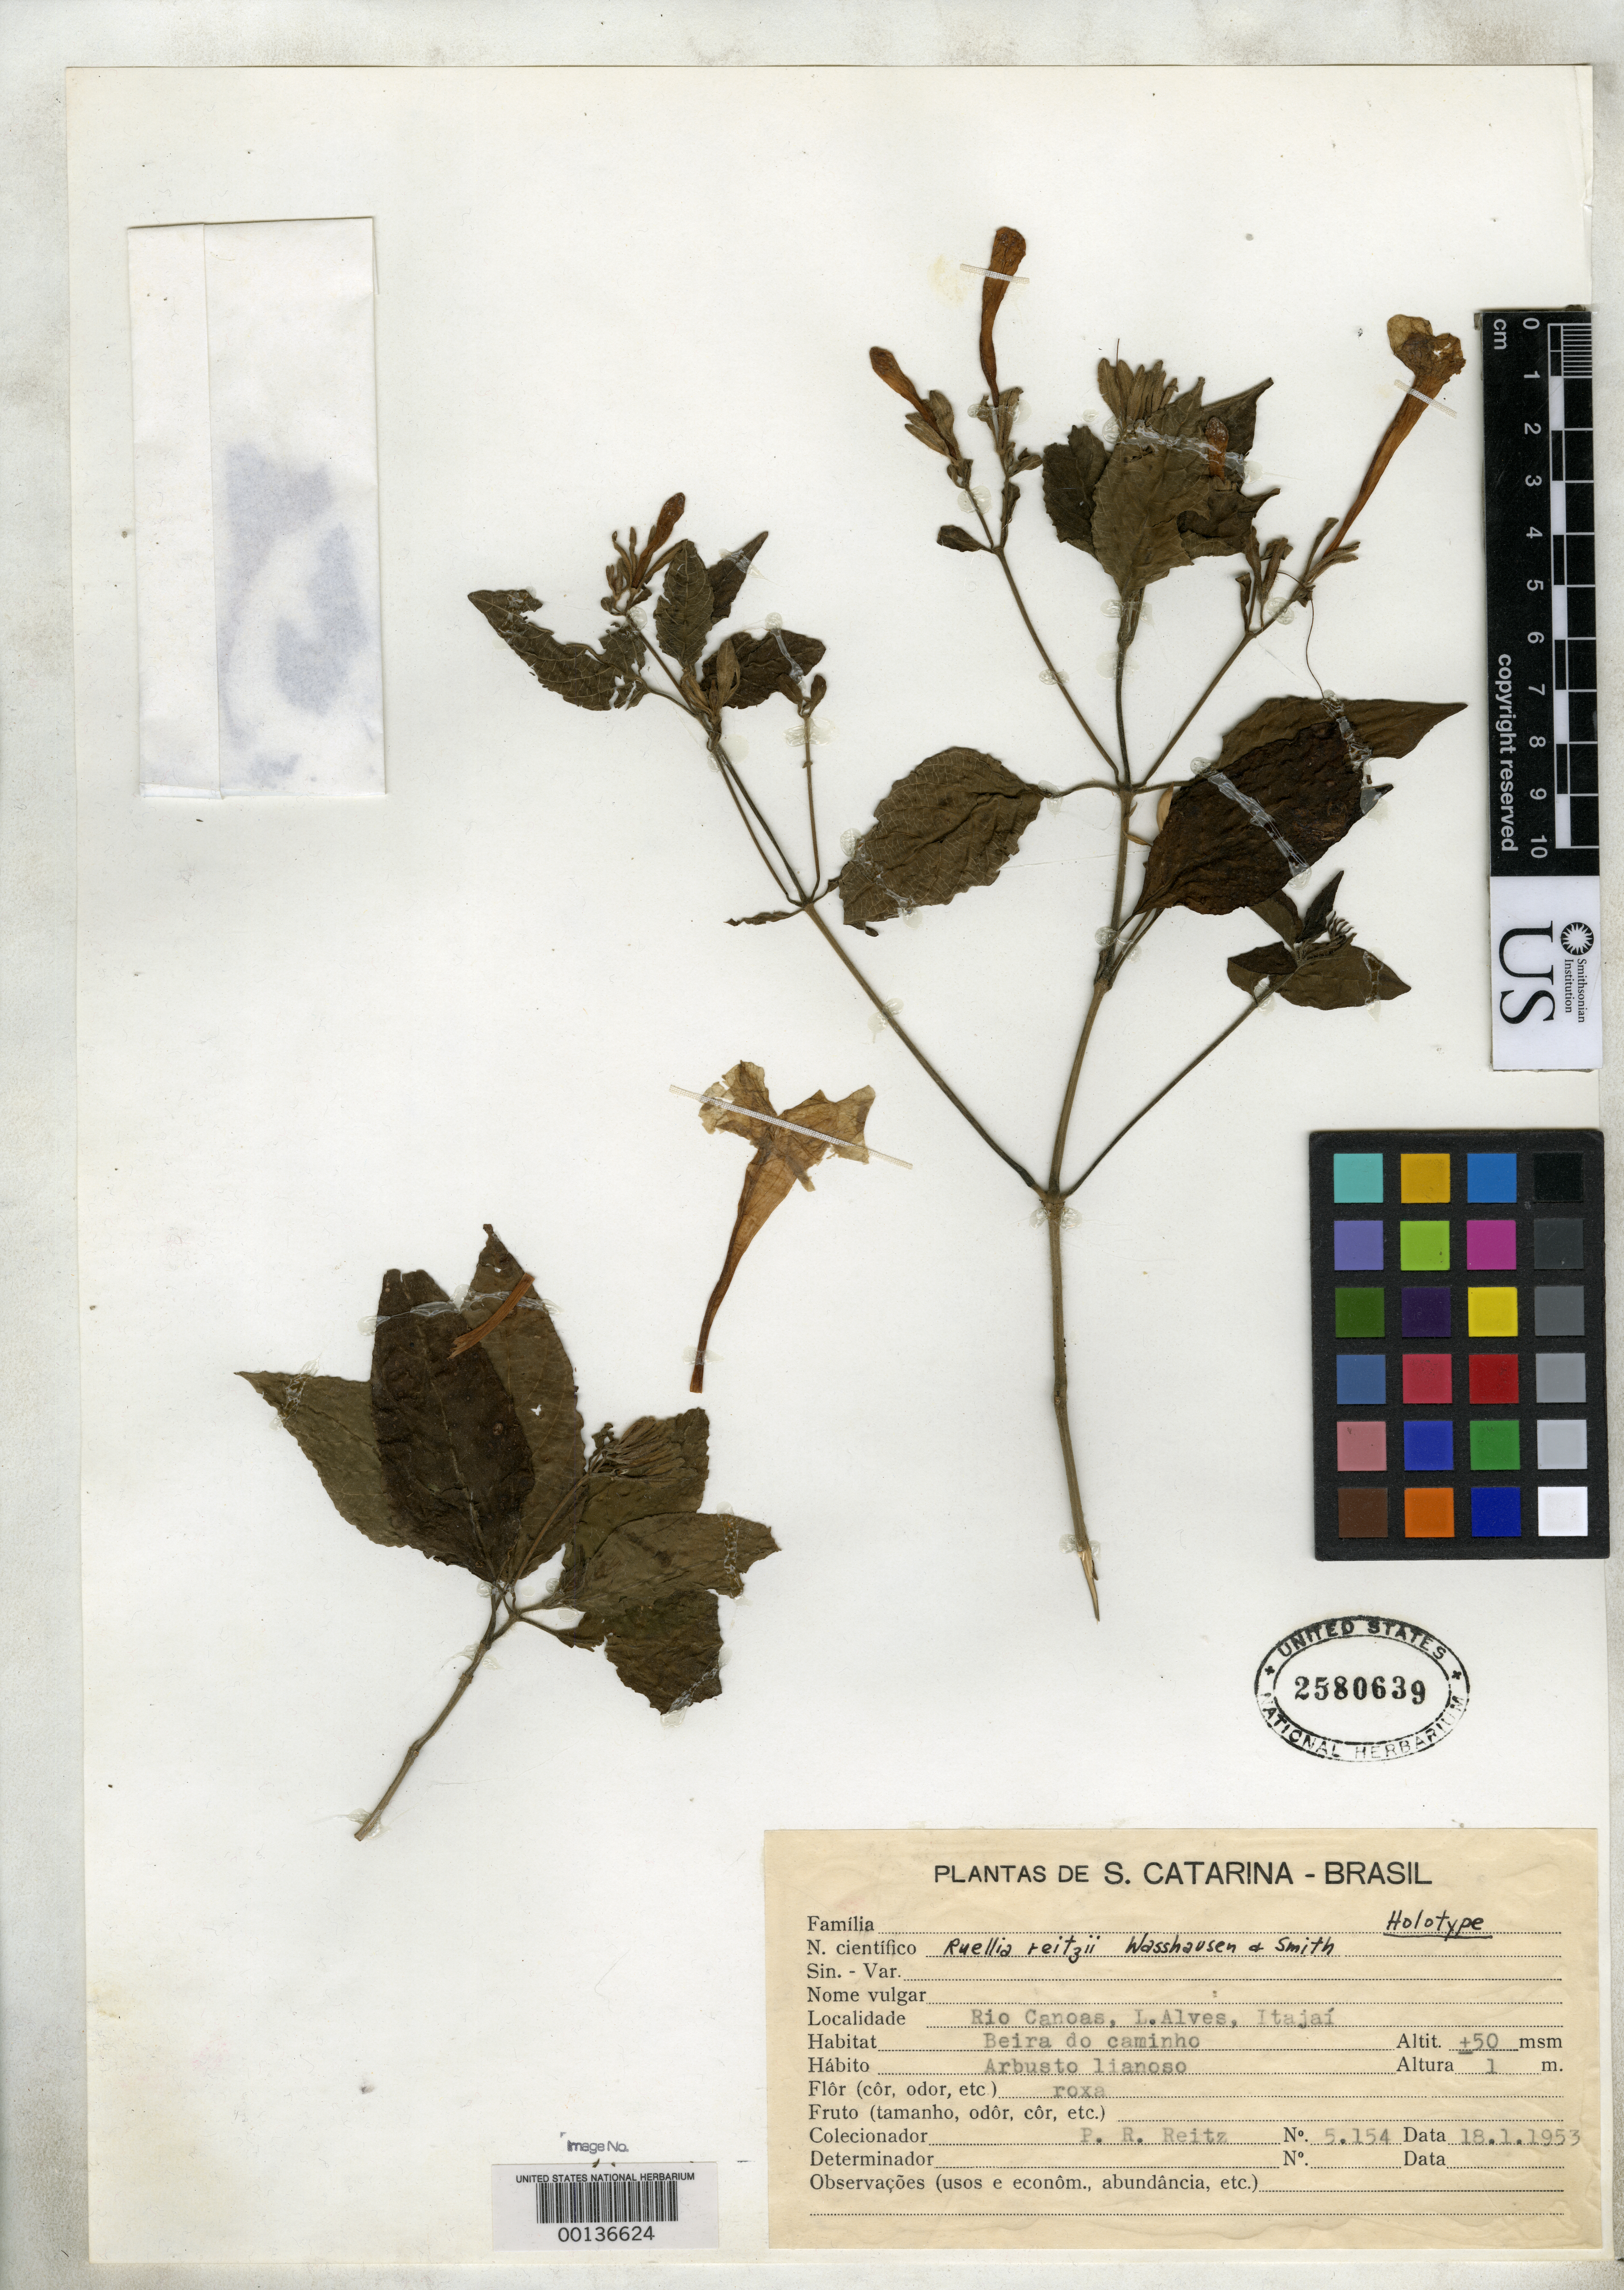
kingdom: Plantae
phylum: Tracheophyta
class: Magnoliopsida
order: Lamiales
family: Acanthaceae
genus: Ruellia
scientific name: Ruellia reitzii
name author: Wassh. & L.B. Sm. in Reitz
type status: Holotype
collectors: R. Reitz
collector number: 5154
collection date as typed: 18 Jan 1953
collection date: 1953-01-18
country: Brazil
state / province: Santa Catarina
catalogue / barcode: US 2580639